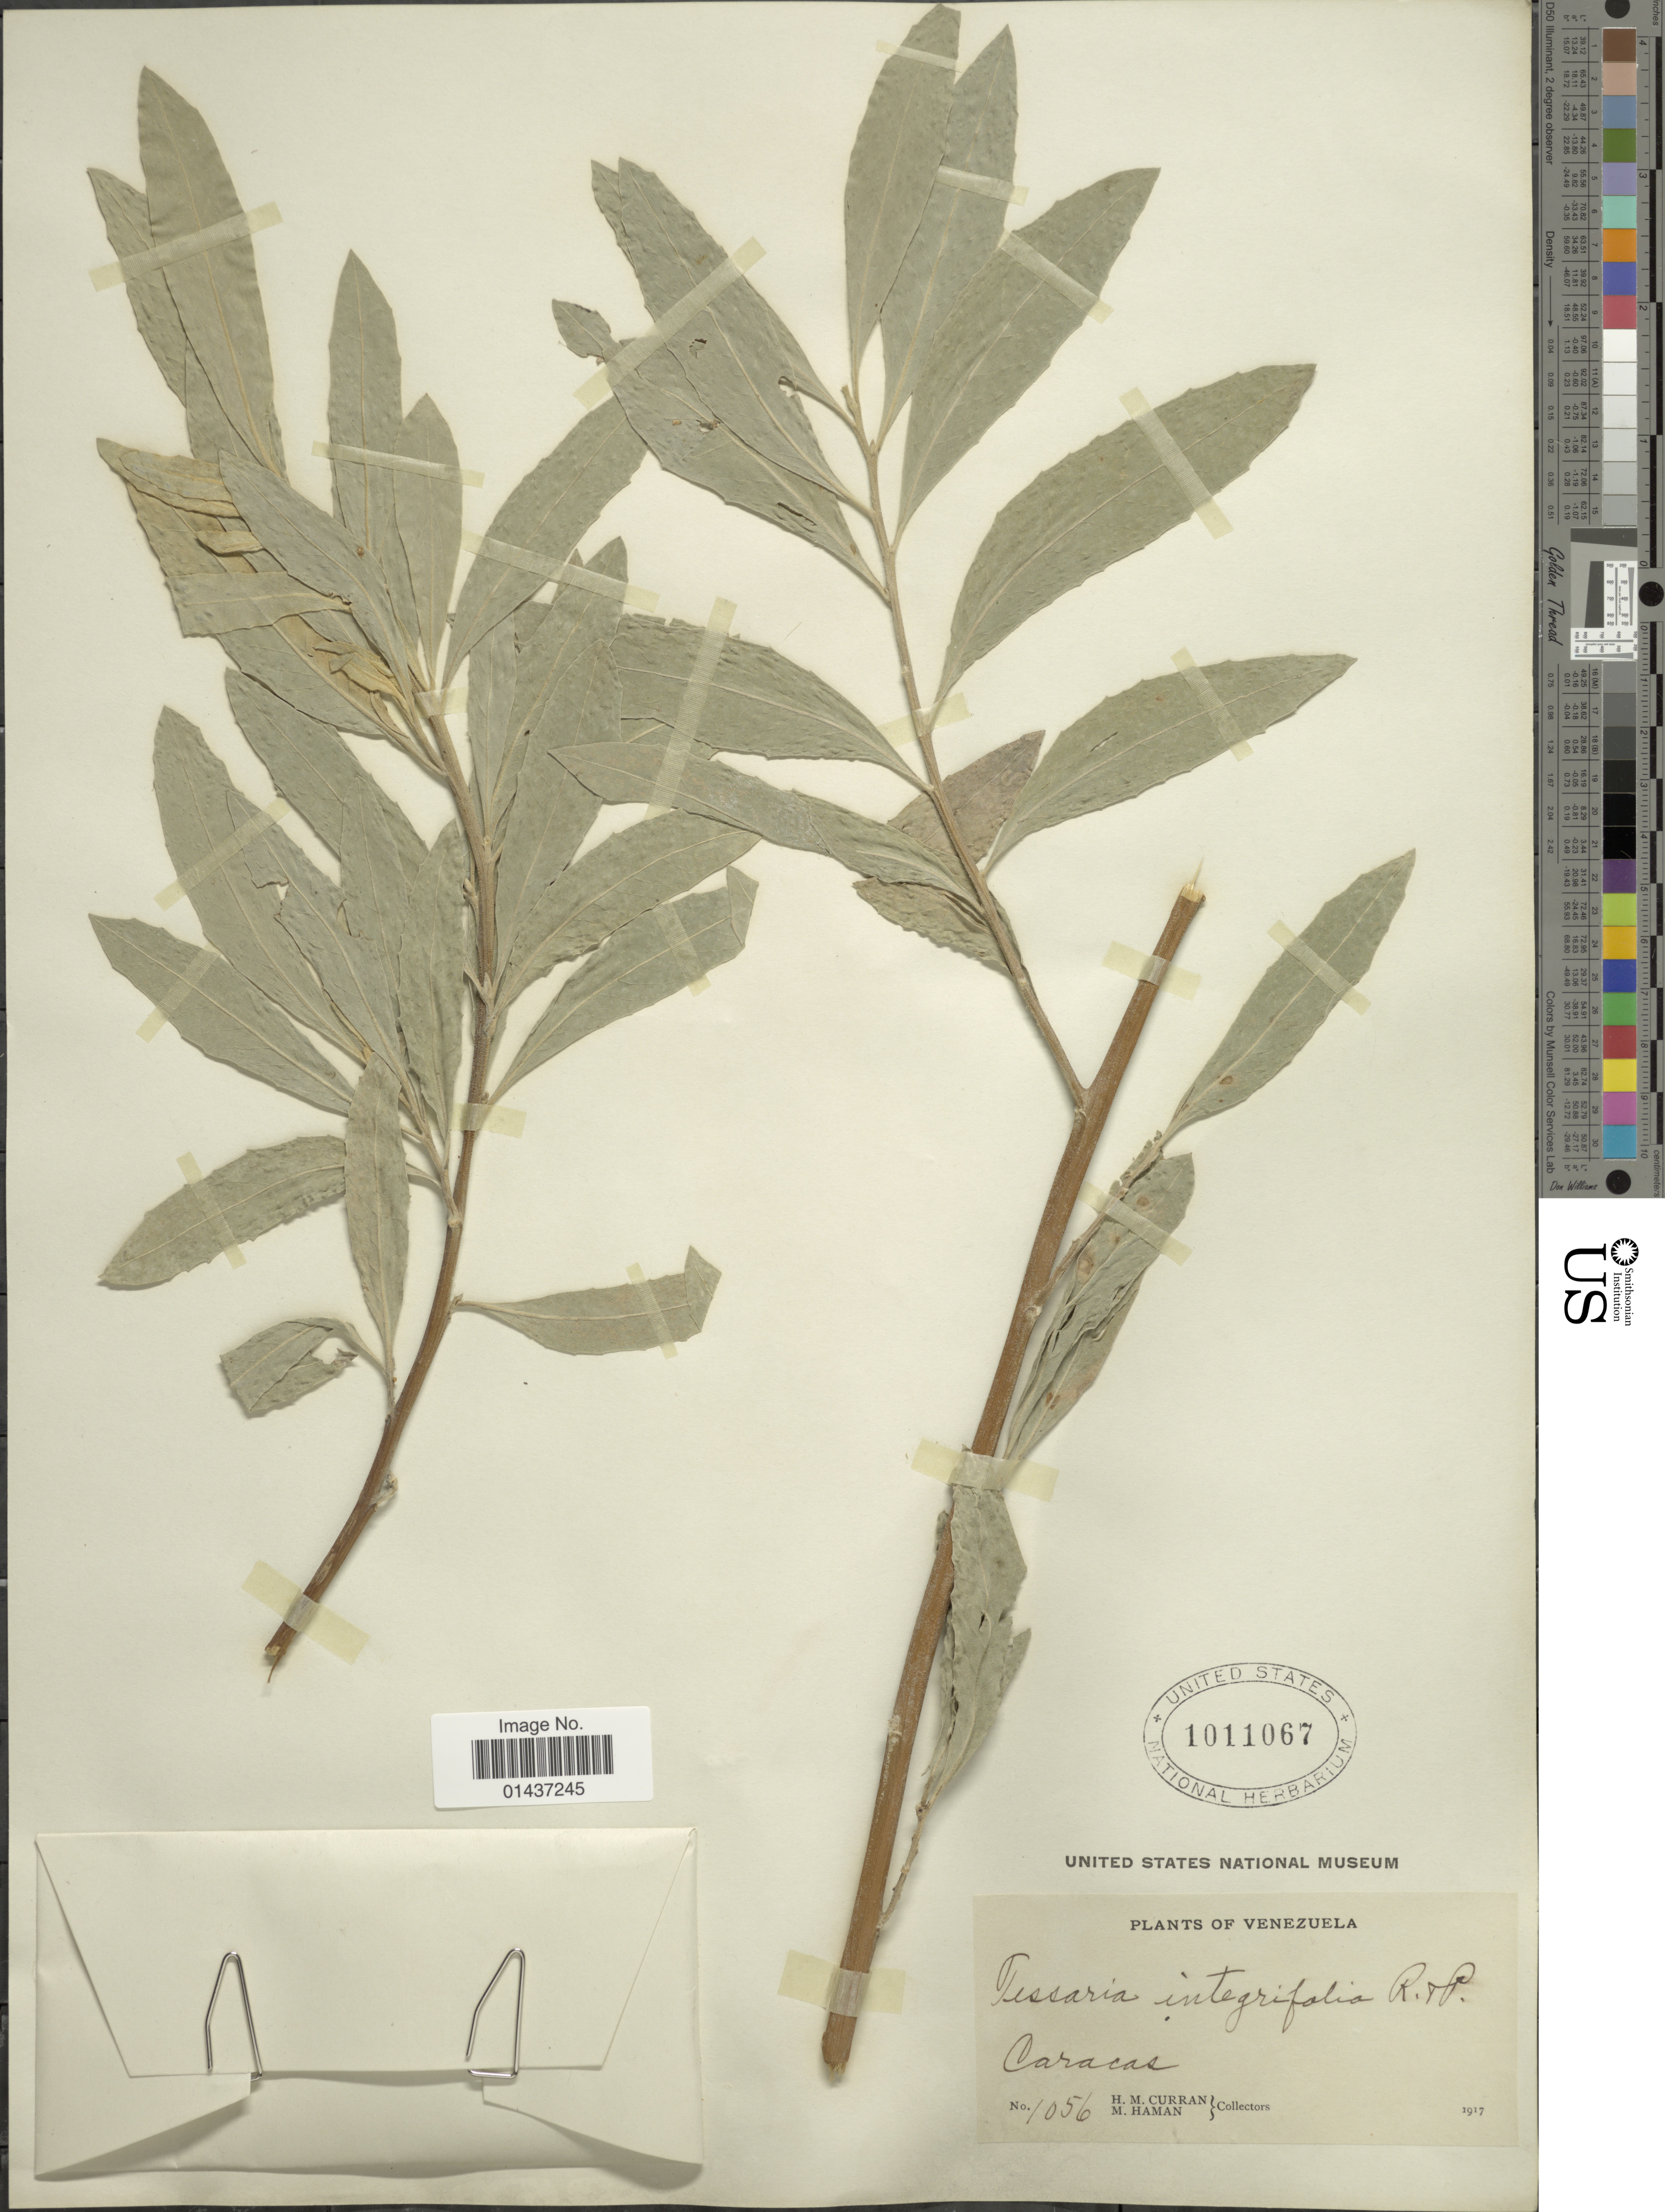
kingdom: Plantae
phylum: Tracheophyta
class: Magnoliopsida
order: Asterales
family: Asteraceae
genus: Tessaria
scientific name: Tessaria integrifolia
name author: Ruiz & Pav.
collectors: H. M. Curran & M. Haman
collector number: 1056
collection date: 1917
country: Venezuela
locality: Caracas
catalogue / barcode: US 1011067